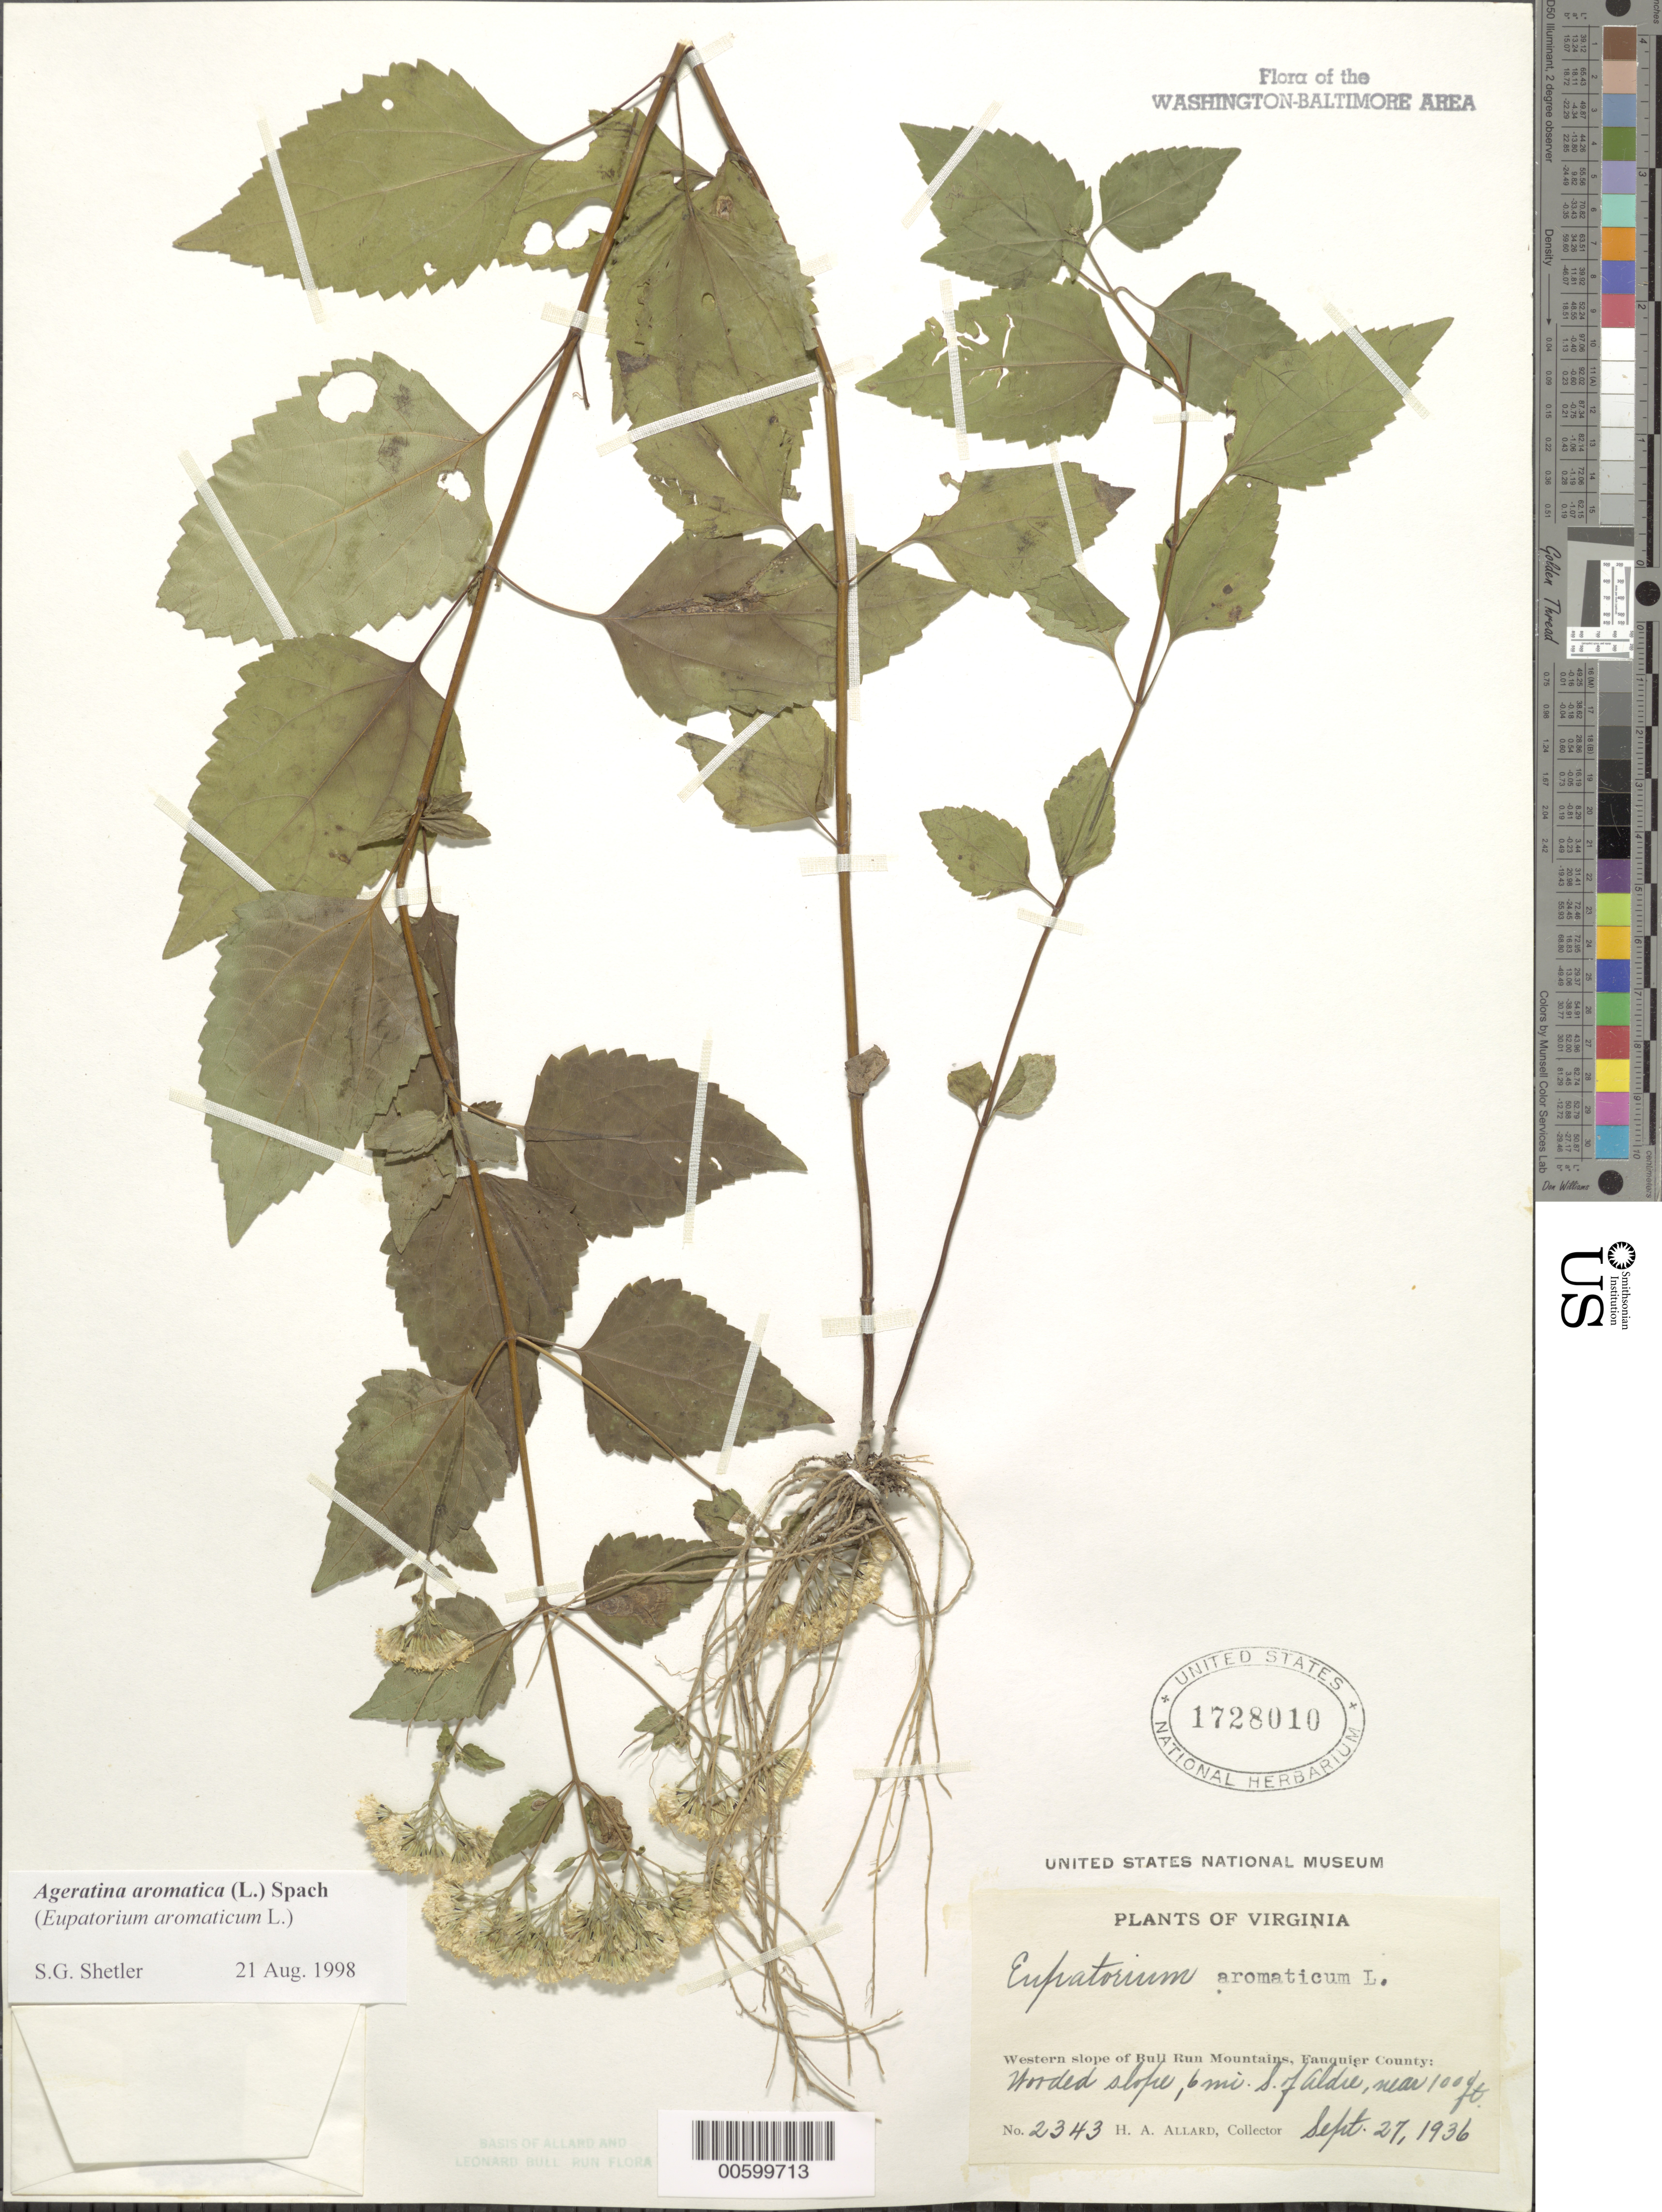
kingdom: Plantae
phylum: Tracheophyta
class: Magnoliopsida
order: Asterales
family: Asteraceae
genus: Ageratina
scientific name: Ageratina aromatica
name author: (L.) Spach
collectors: H. A. Allard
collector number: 2343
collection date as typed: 27 Sep 1936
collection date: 1936-09-27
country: United States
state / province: Virginia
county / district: Fauquier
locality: Western slope of bull run mountains, s of adie near 1000 ft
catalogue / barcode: US 1728010